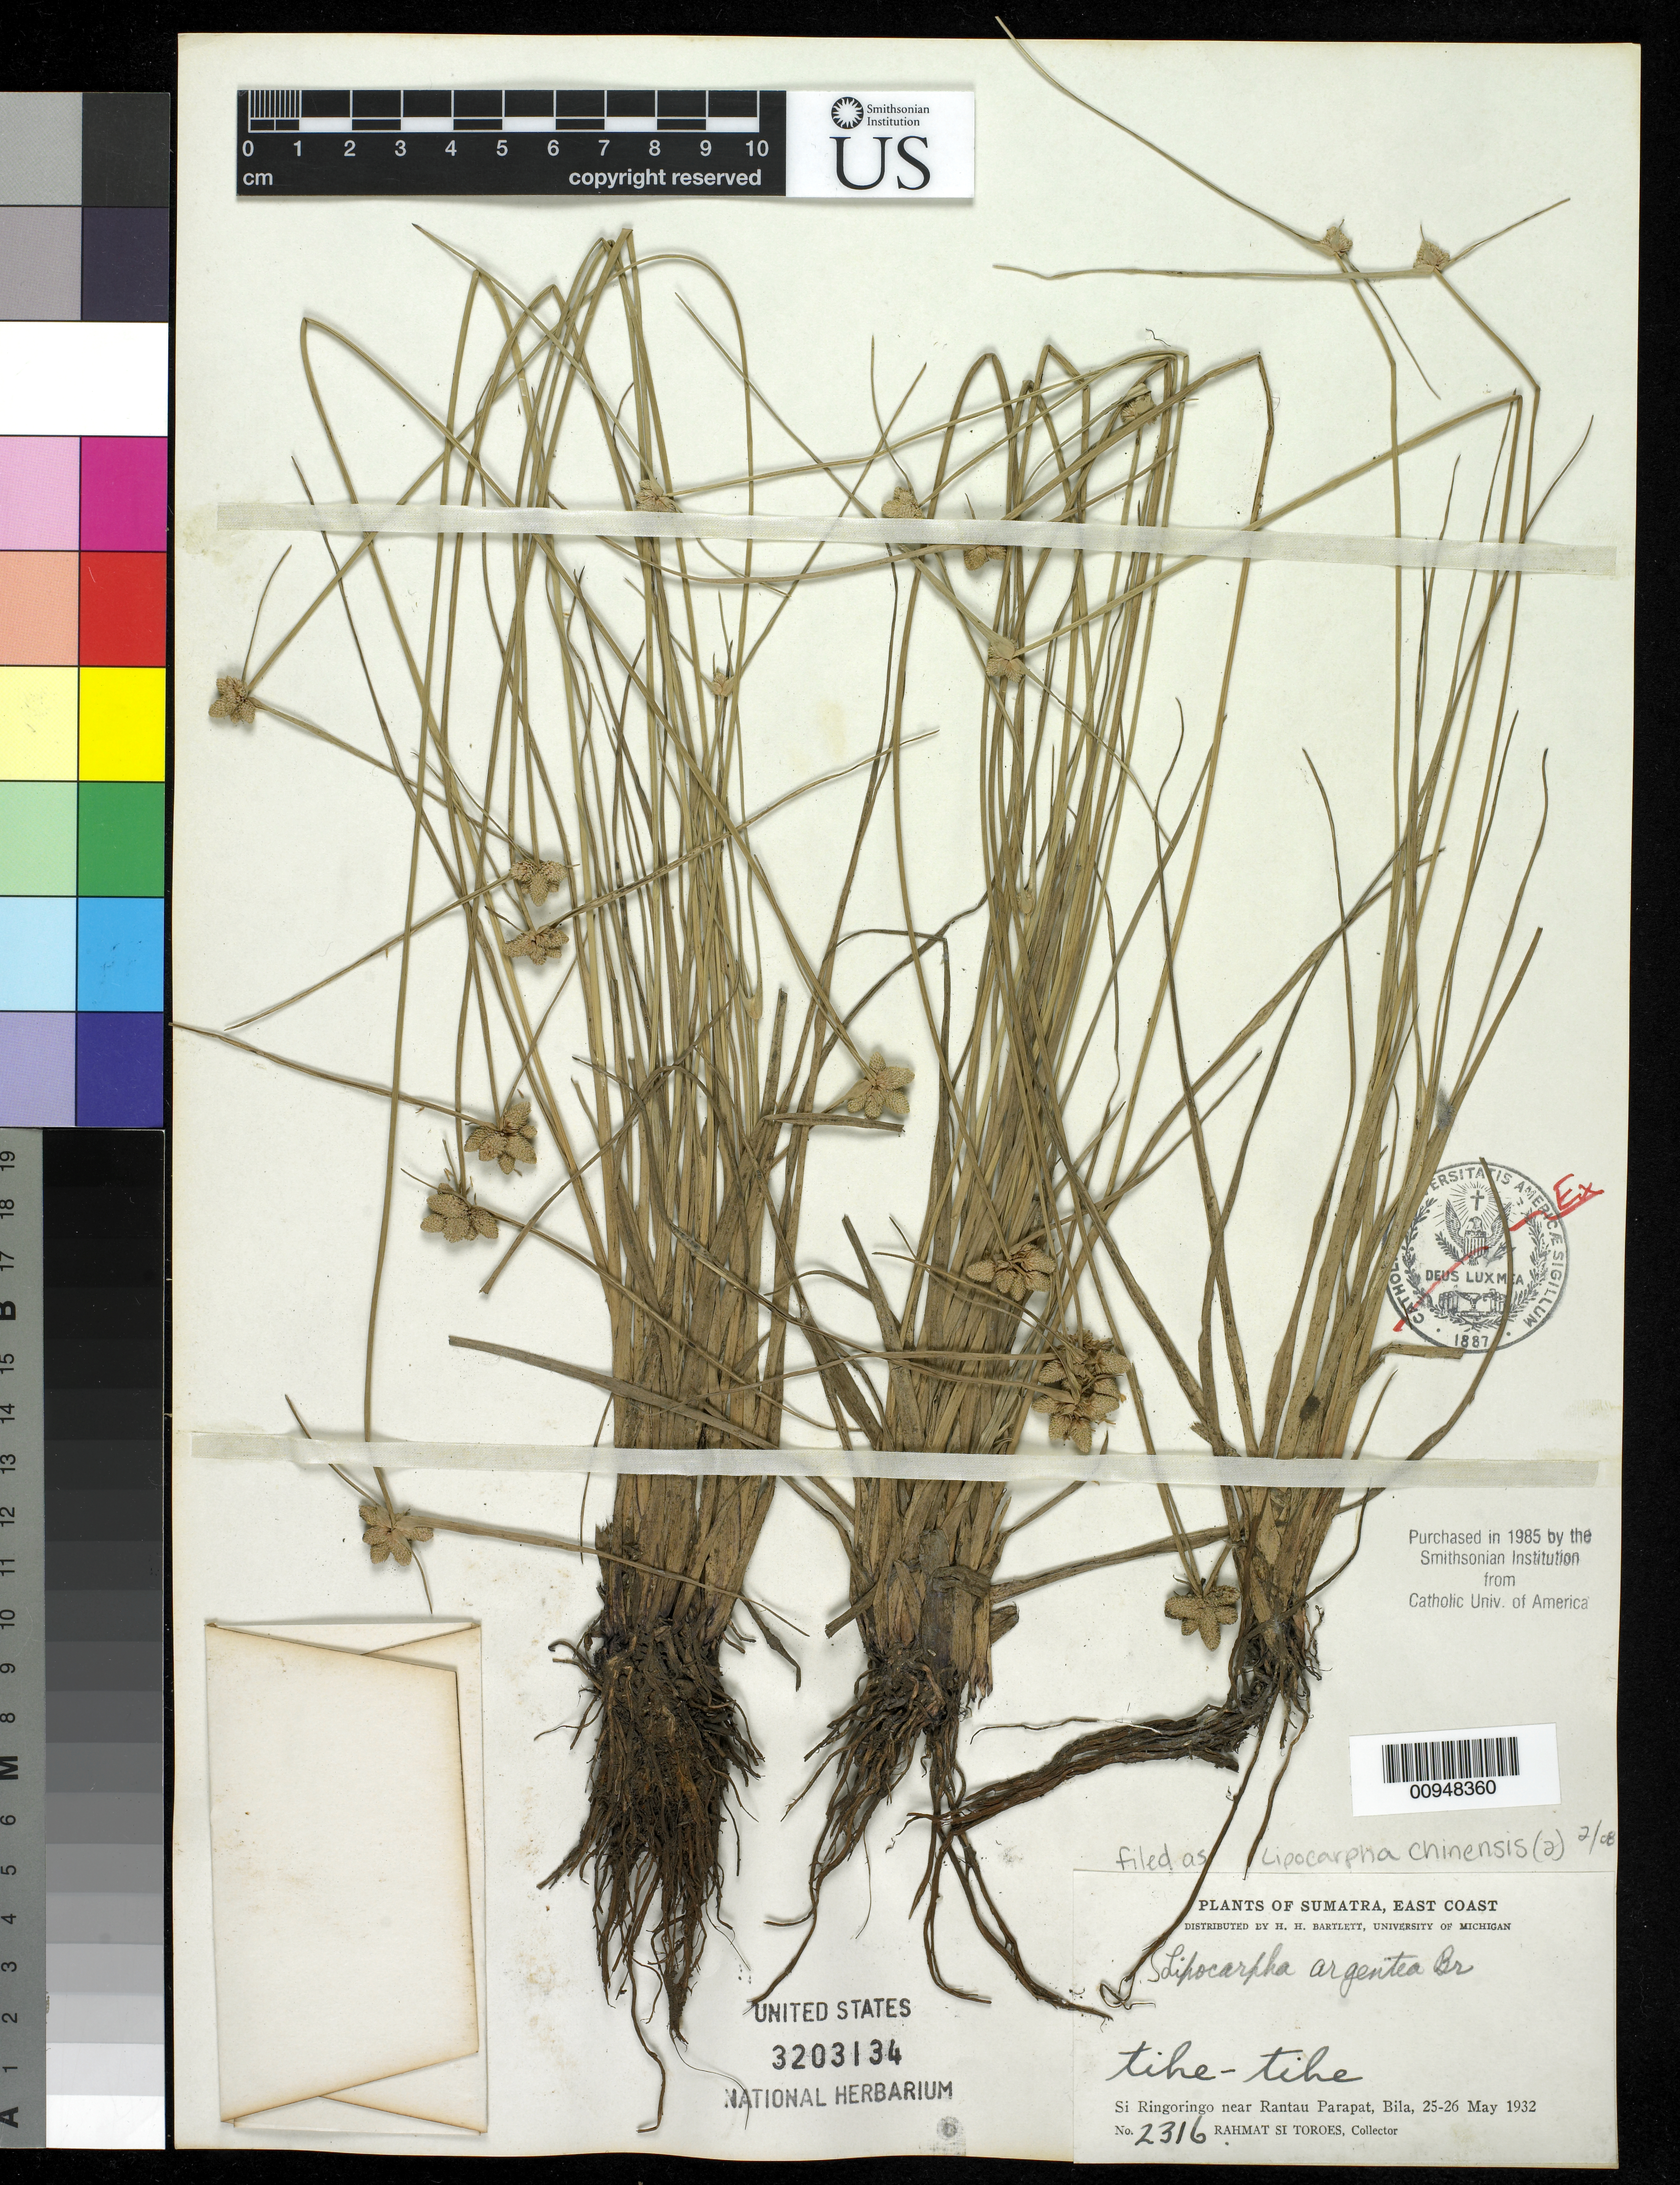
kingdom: Plantae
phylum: Tracheophyta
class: Liliopsida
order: Poales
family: Cyperaceae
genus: Cyperus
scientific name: Cyperus albescens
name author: (Steud.) Larridon & Govaerts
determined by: Strong, M. T., (US), Smithsonian Institution - National Museum of Natural History (UNITED STATES)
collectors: Rahmat Si Boeea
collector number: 2316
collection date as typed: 25 May 1932 to 26 May 1932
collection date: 1932-05-25/1932-05-26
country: Indonesia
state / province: Sumatra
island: Sumatra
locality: Si Ringoringo near Rantau Parapat, Bila.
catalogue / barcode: US 3203134